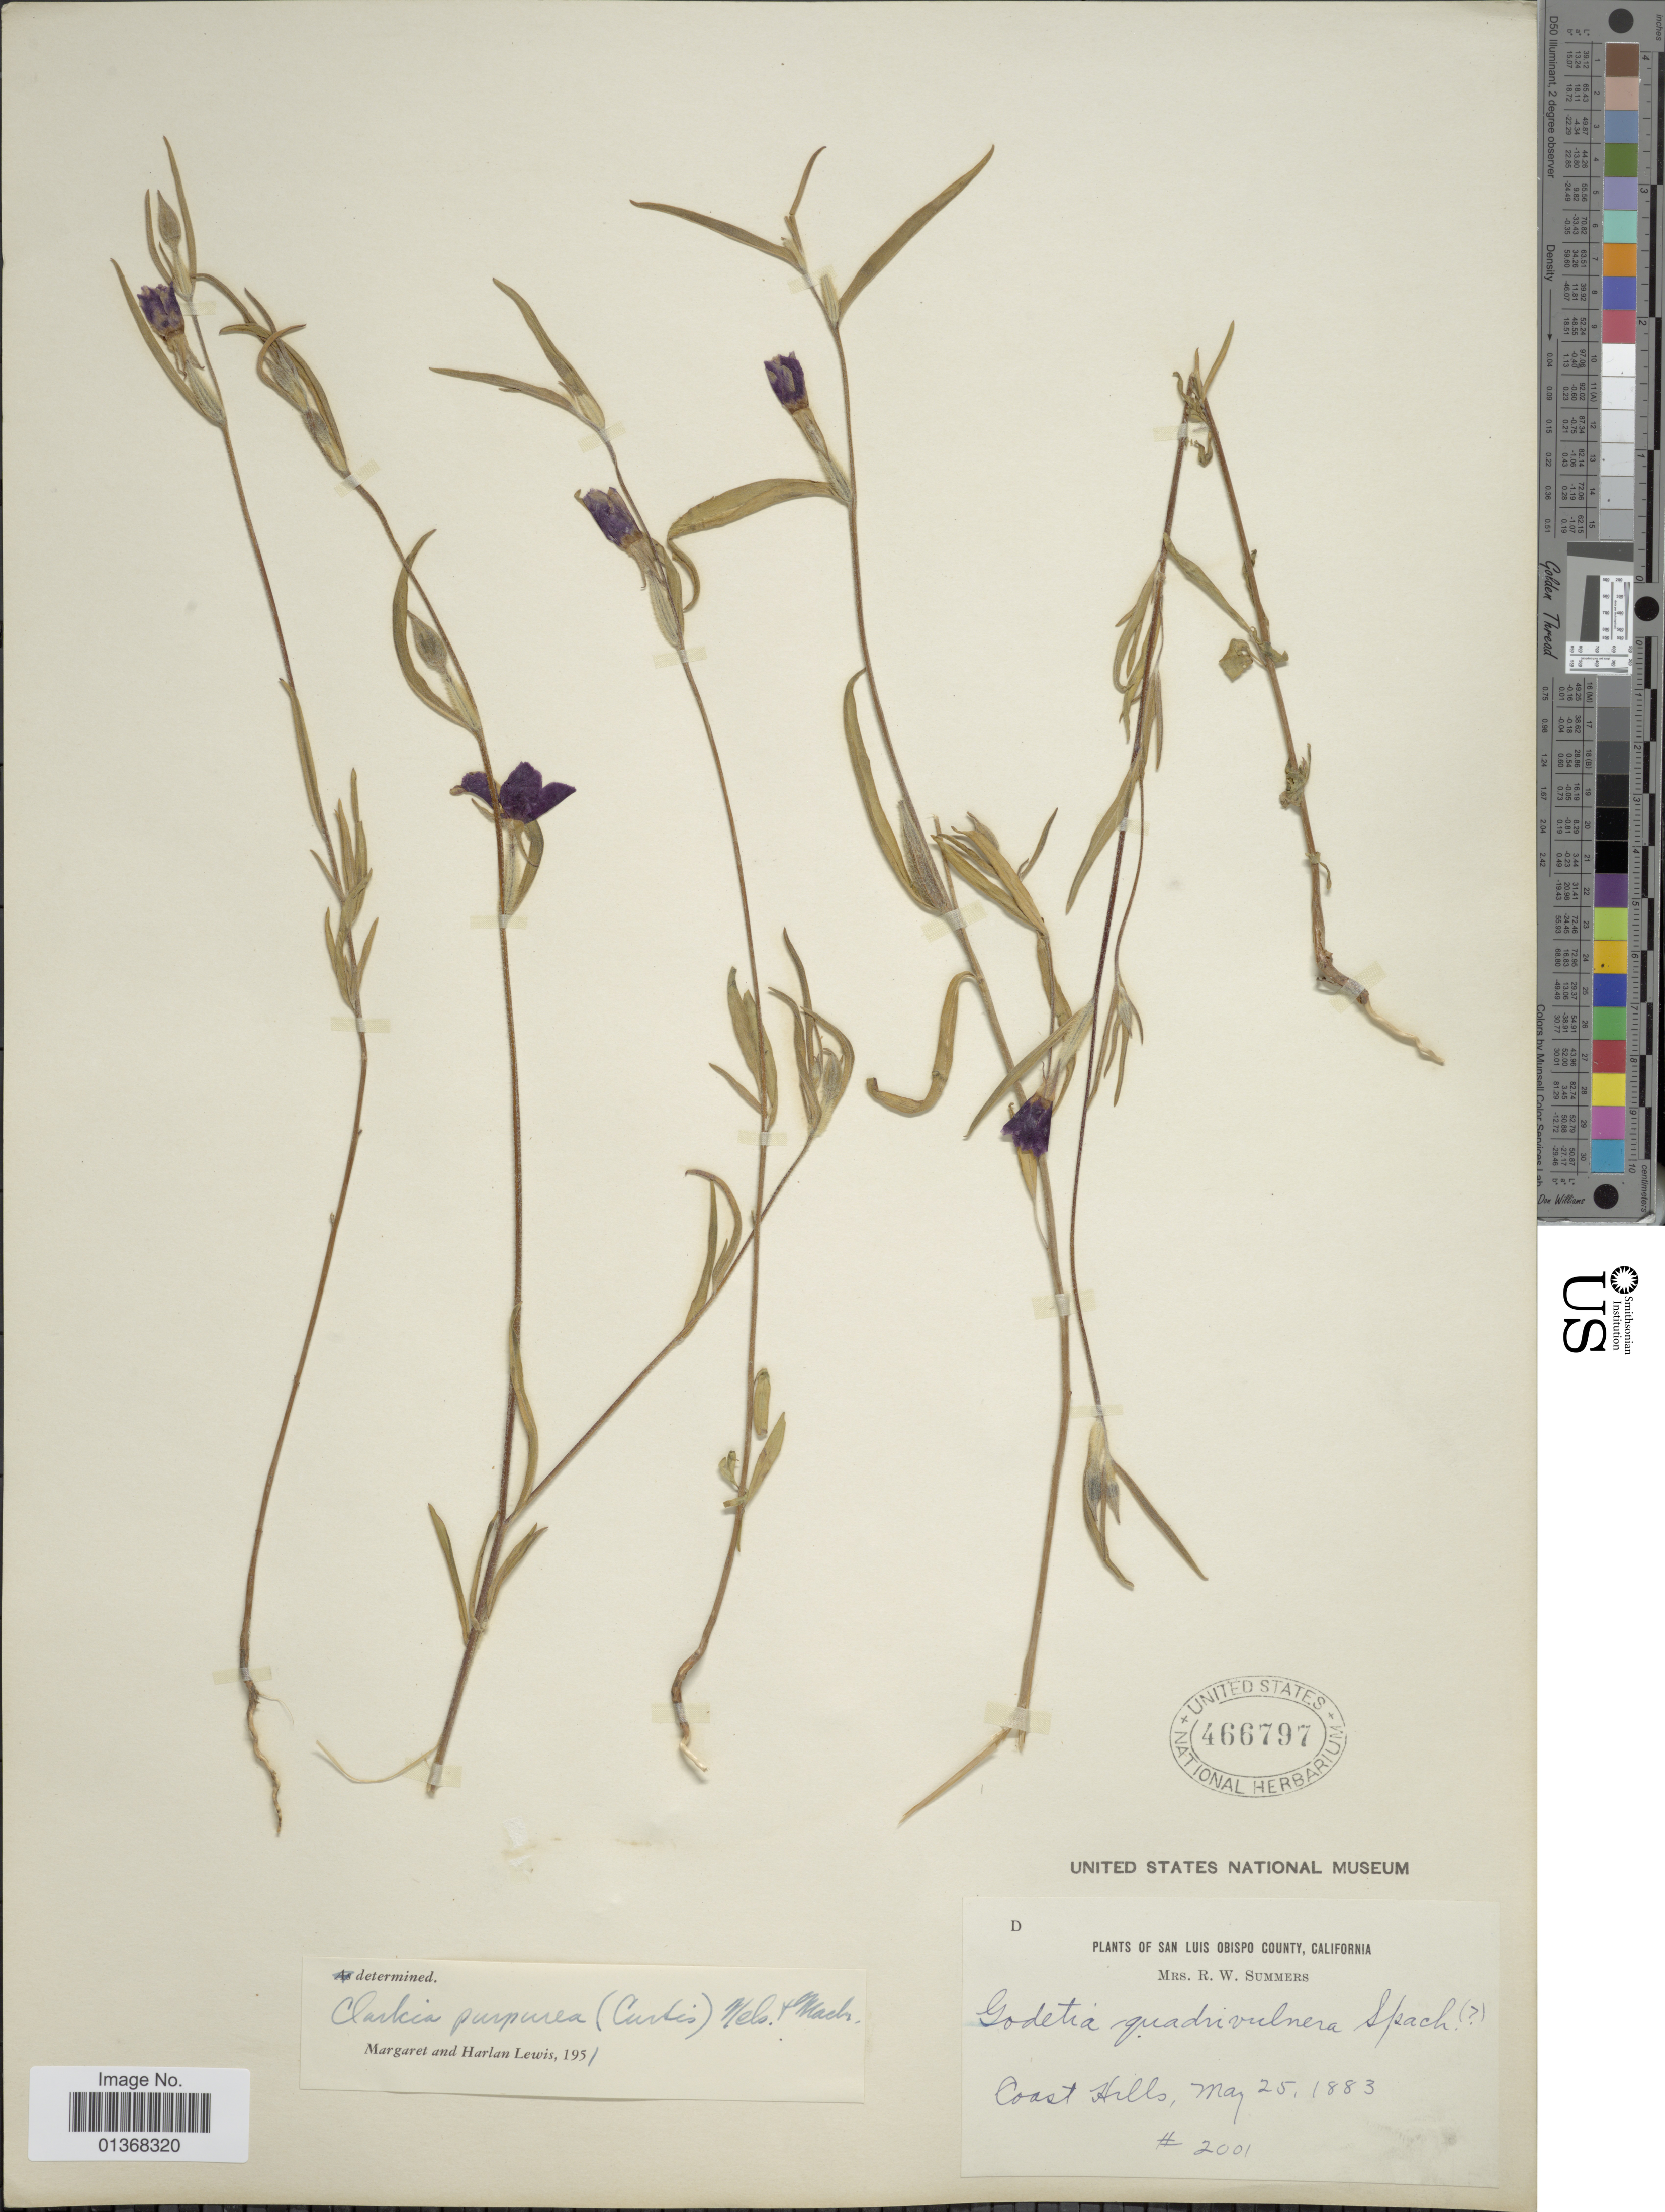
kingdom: Plantae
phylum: Tracheophyta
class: Magnoliopsida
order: Myrtales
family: Onagraceae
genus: Clarkia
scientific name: Clarkia purpurea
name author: (Curtis) A. Nelson & J.F. Macbr.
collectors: R. Summers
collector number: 2001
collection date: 1883-05-25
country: United States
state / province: California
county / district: San Luis Obispo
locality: San Luis Obispo County, Coast Hills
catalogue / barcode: US 466797